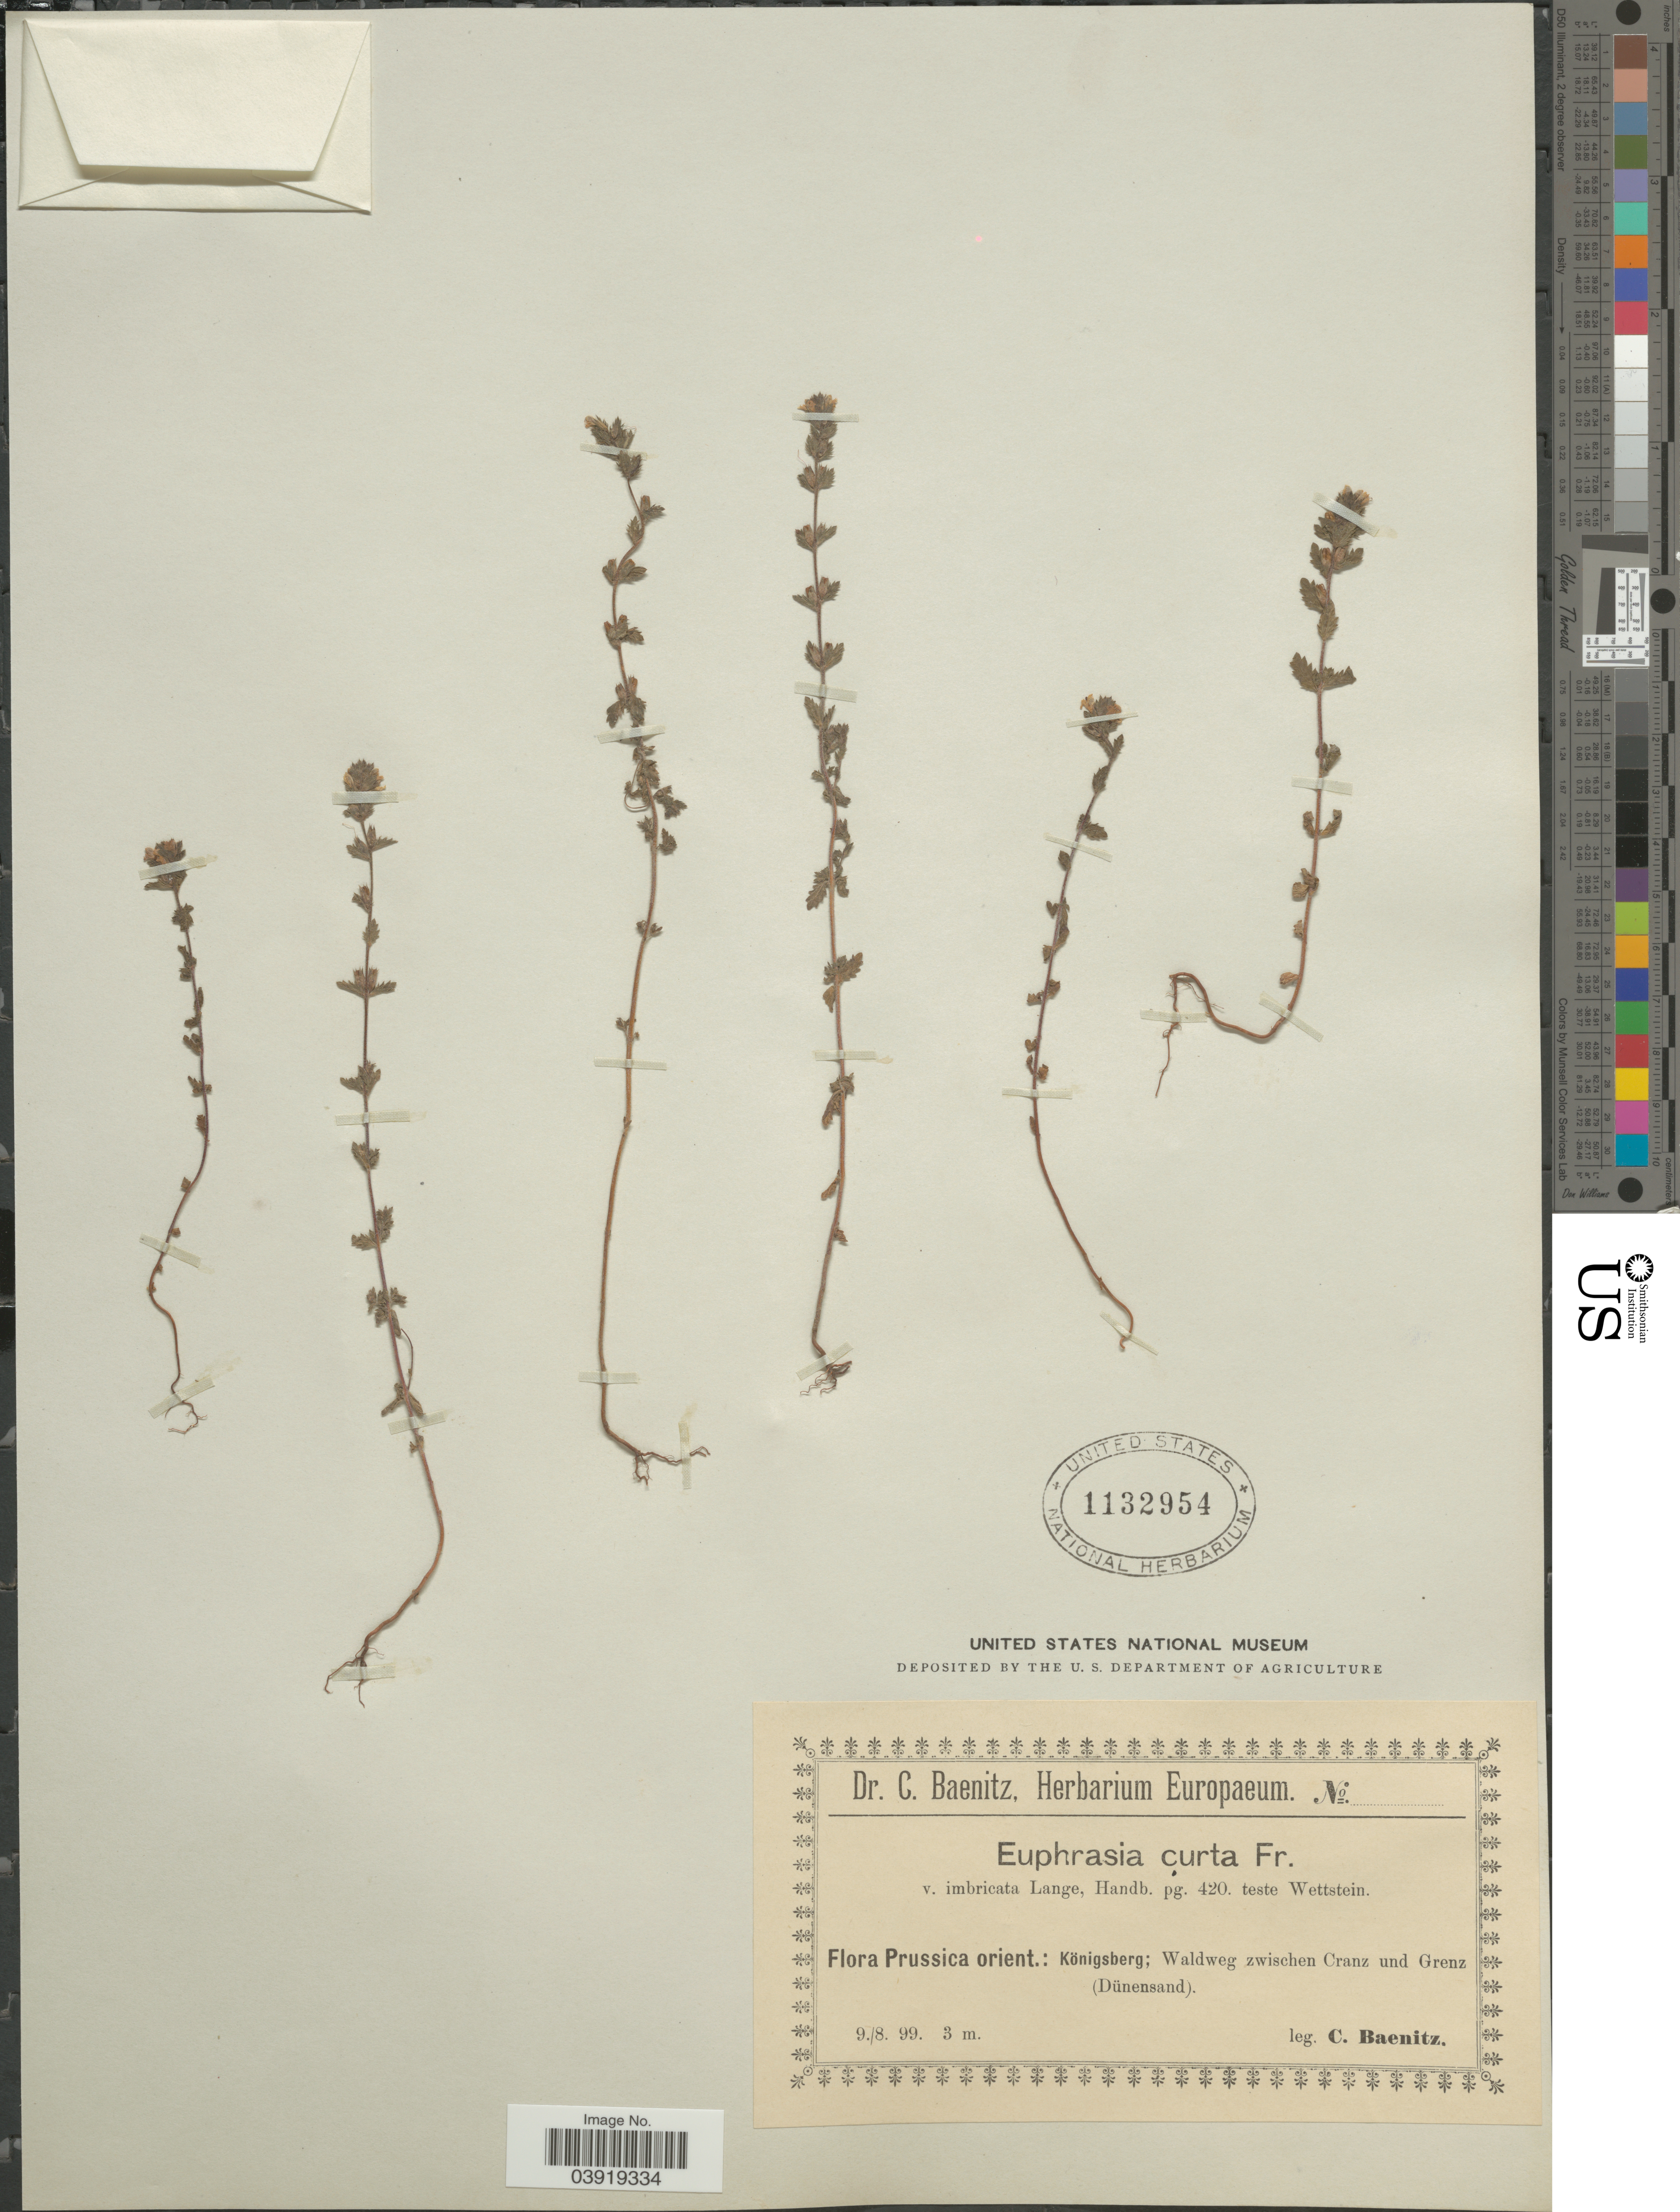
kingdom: Plantae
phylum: Tracheophyta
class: Magnoliopsida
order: Lamiales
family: Orobanchaceae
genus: Euphrasia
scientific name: Euphrasia curta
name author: (Fr.) Wettst.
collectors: C. G. Baenitz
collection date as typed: Transcribed d/m/y: 9/8/99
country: Russian Federation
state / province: Kaliningrad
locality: Prussica orient.: Königsberg; Waldweg zwischen Cranz und Grenz (Dünensand).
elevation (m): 3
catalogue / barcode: US 1132954